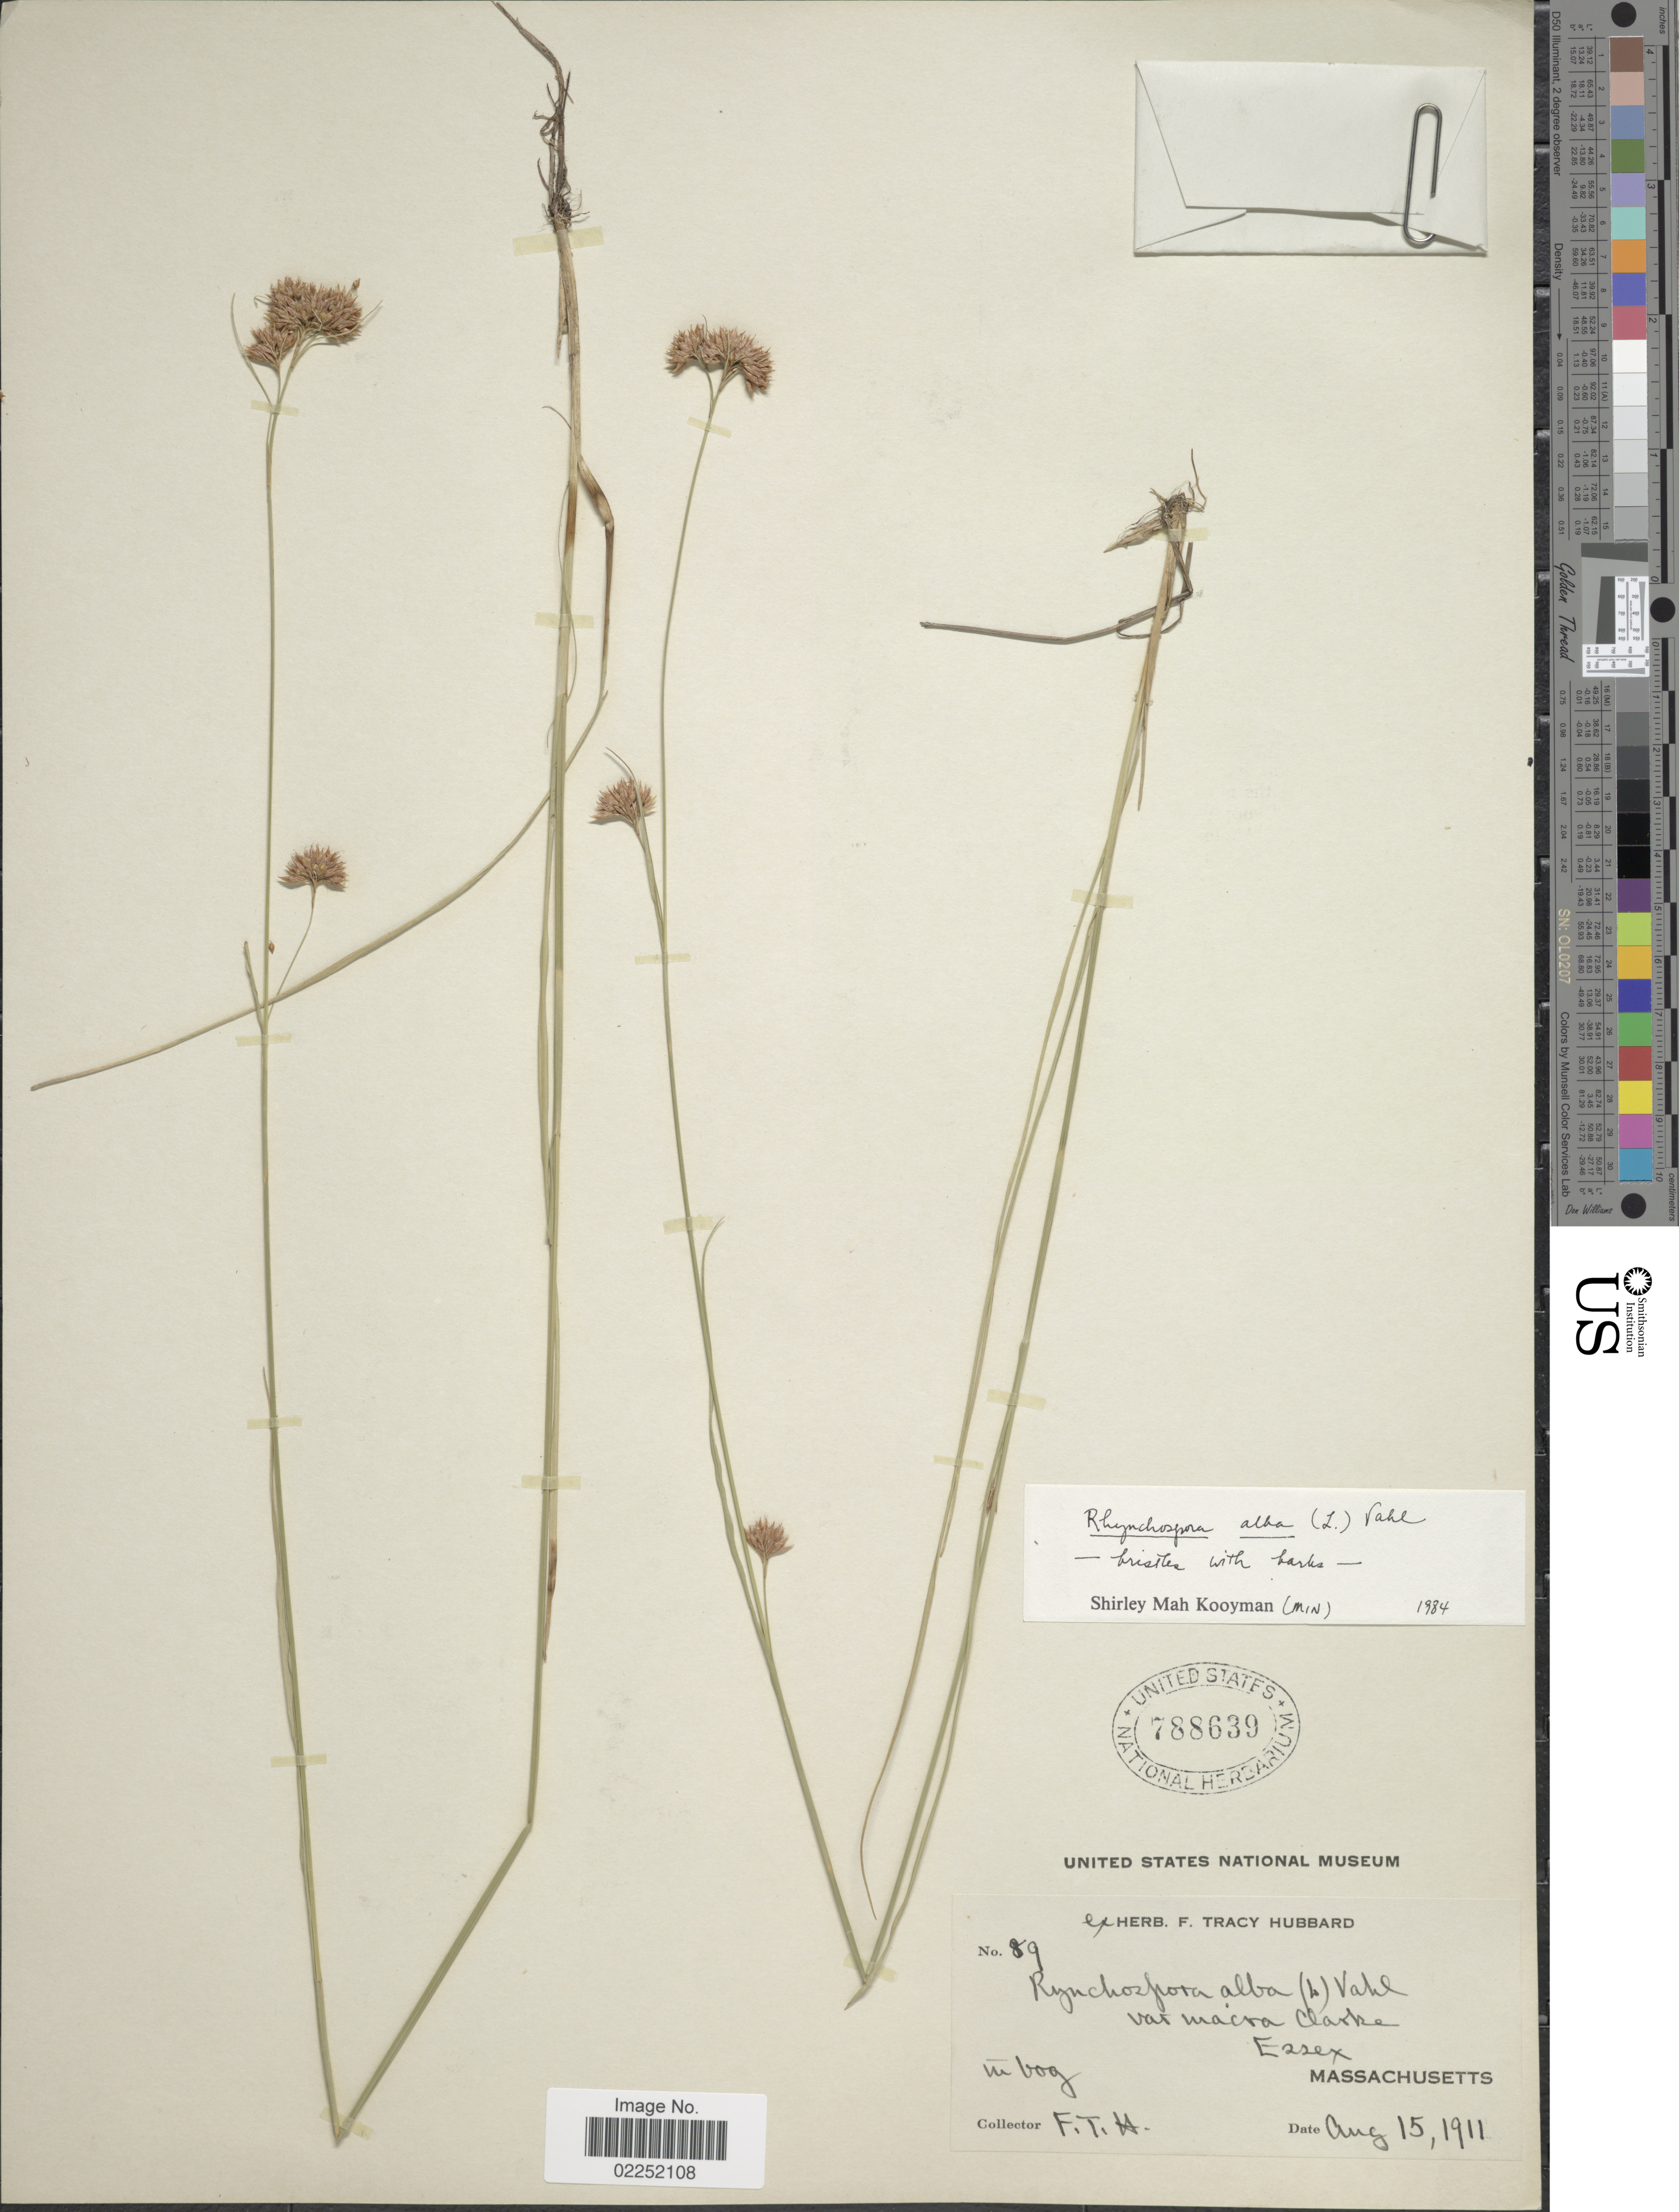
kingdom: Plantae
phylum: Tracheophyta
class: Liliopsida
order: Poales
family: Cyperaceae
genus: Rhynchospora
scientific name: Rhynchospora alba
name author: (L.) Vahl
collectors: F. T. Hubbard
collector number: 89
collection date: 1911-08-15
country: United States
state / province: Massachusetts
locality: Essex, in bog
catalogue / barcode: US 788639